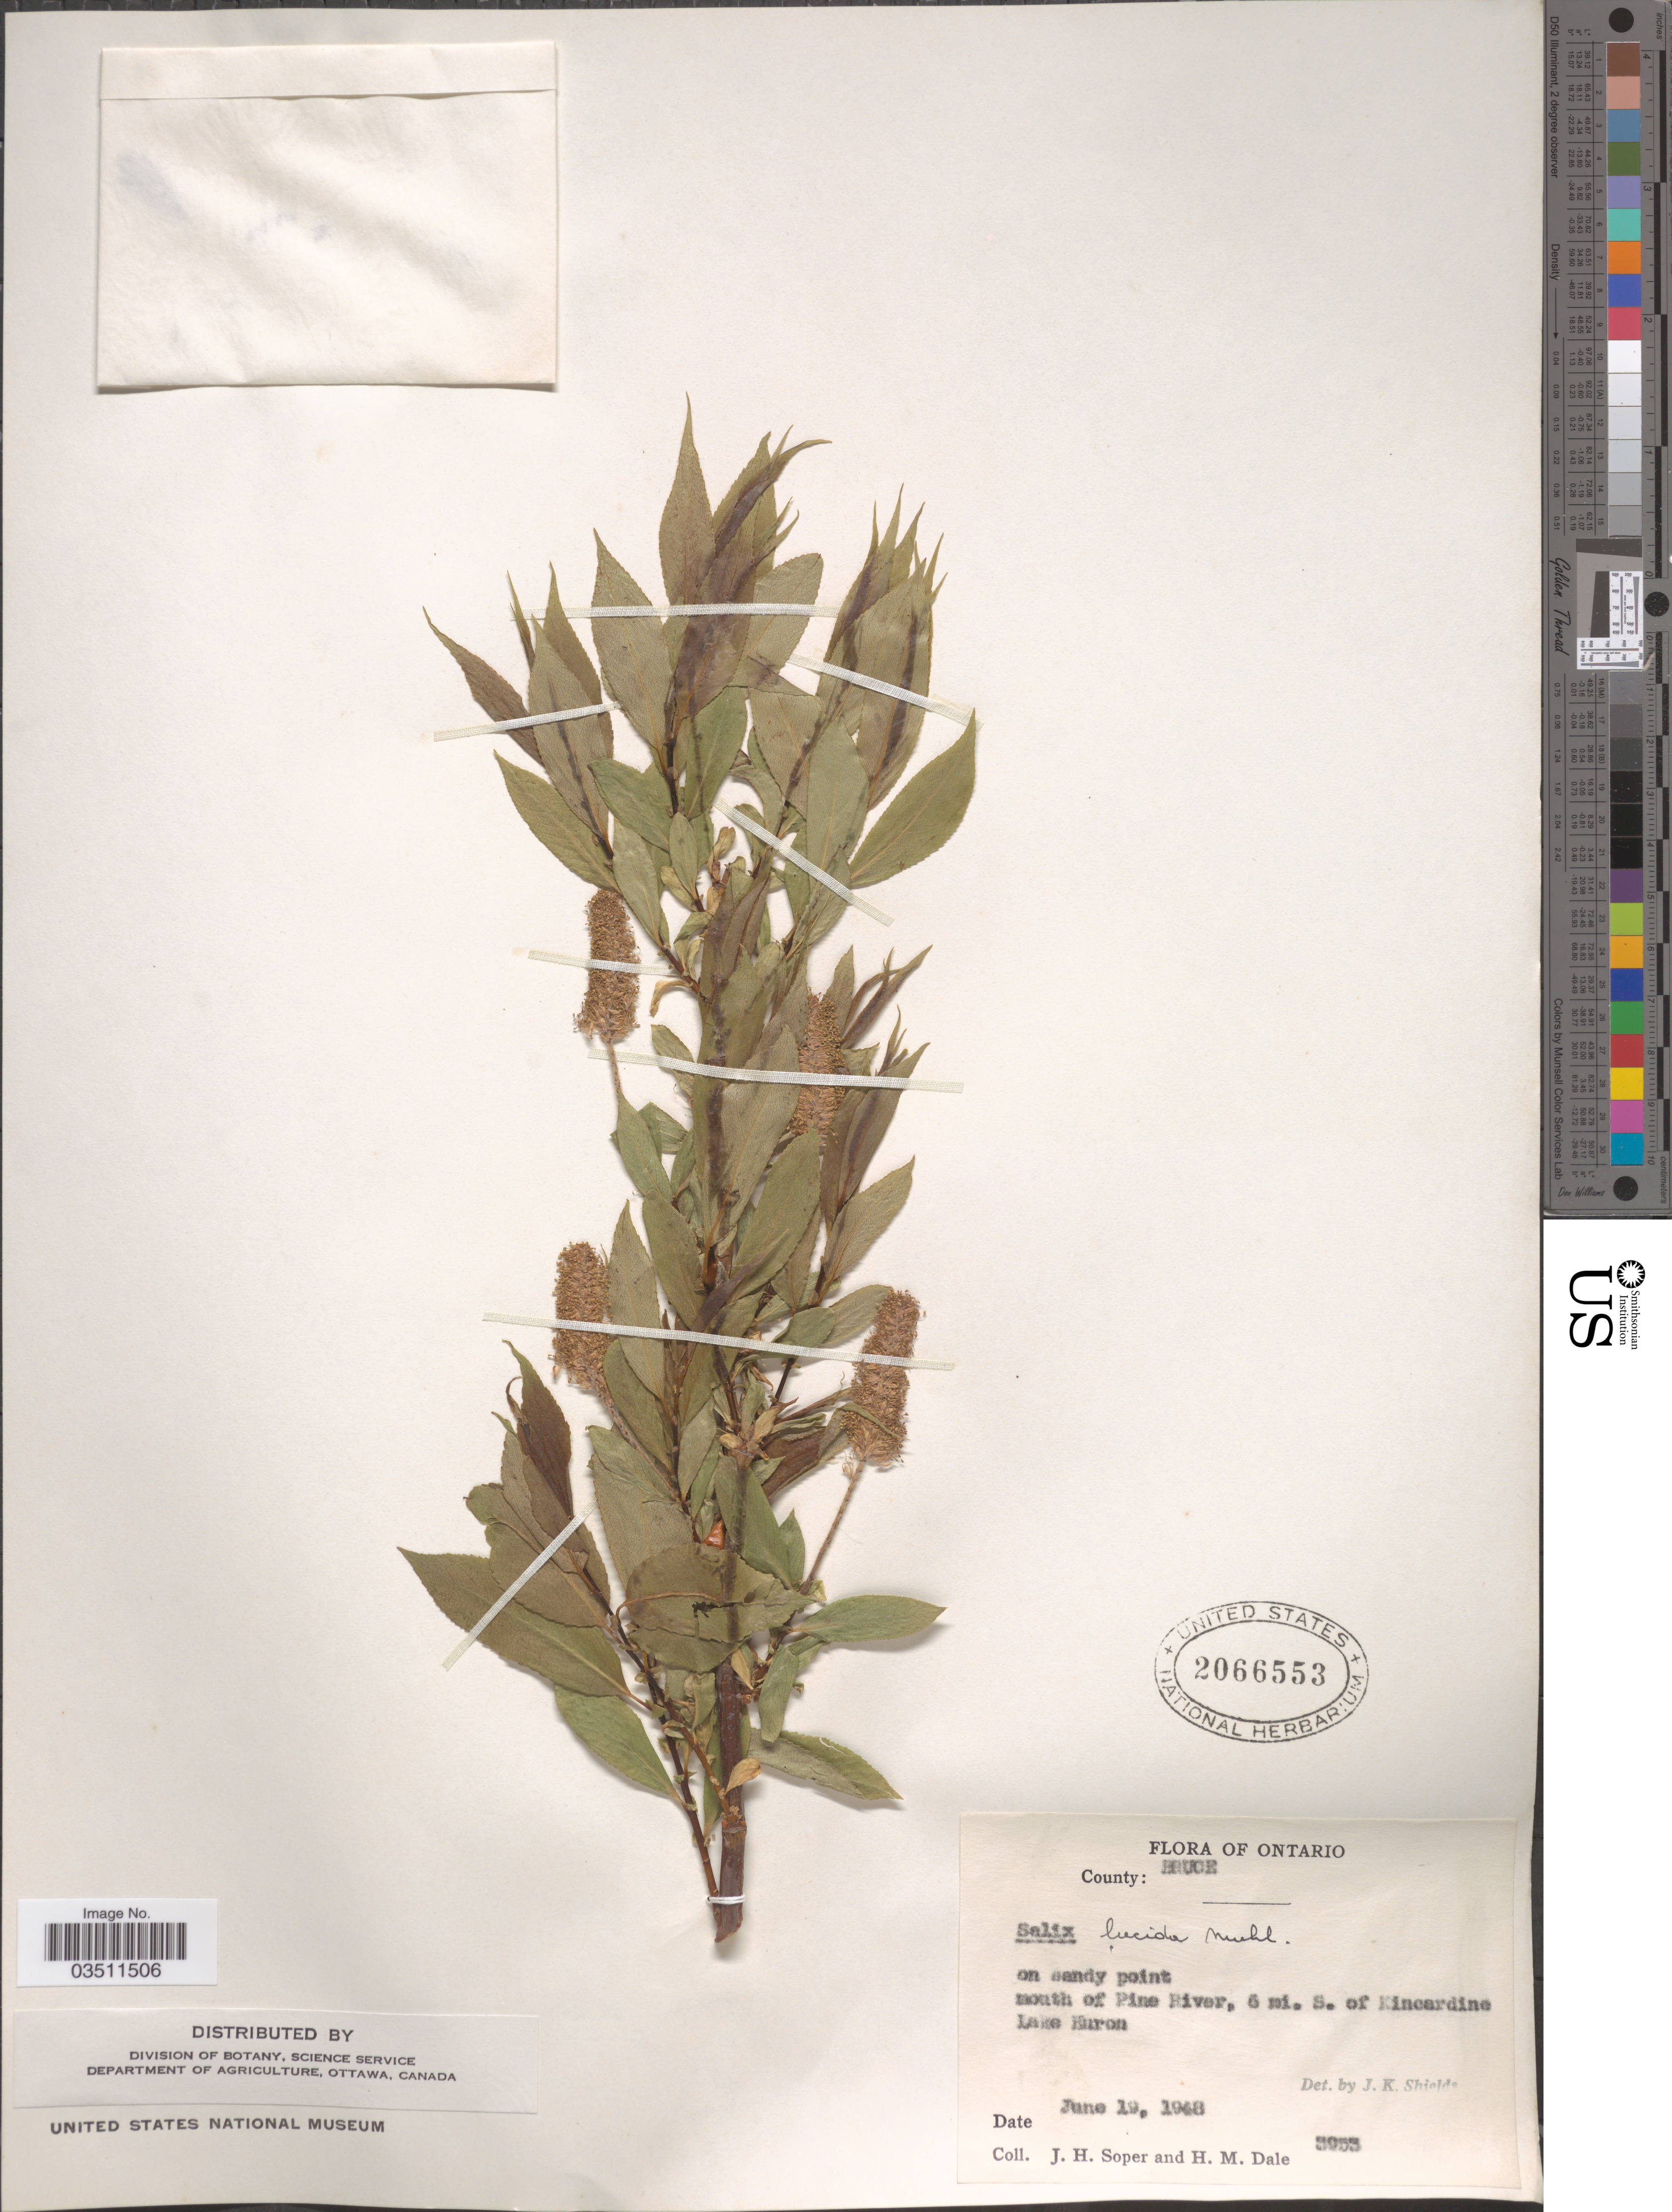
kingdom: Plantae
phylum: Tracheophyta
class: Magnoliopsida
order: Malpighiales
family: Salicaceae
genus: Salix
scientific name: Salix lucida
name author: Muhl.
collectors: J. H. Soper & H. M. Dale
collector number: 3953*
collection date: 1948-06-19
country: Canada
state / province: Ontario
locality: County: Bruce, on sandy point, mouth of Pine River, 6 mi. S. of Kincardine. Lake Huron.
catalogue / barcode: US 2066553